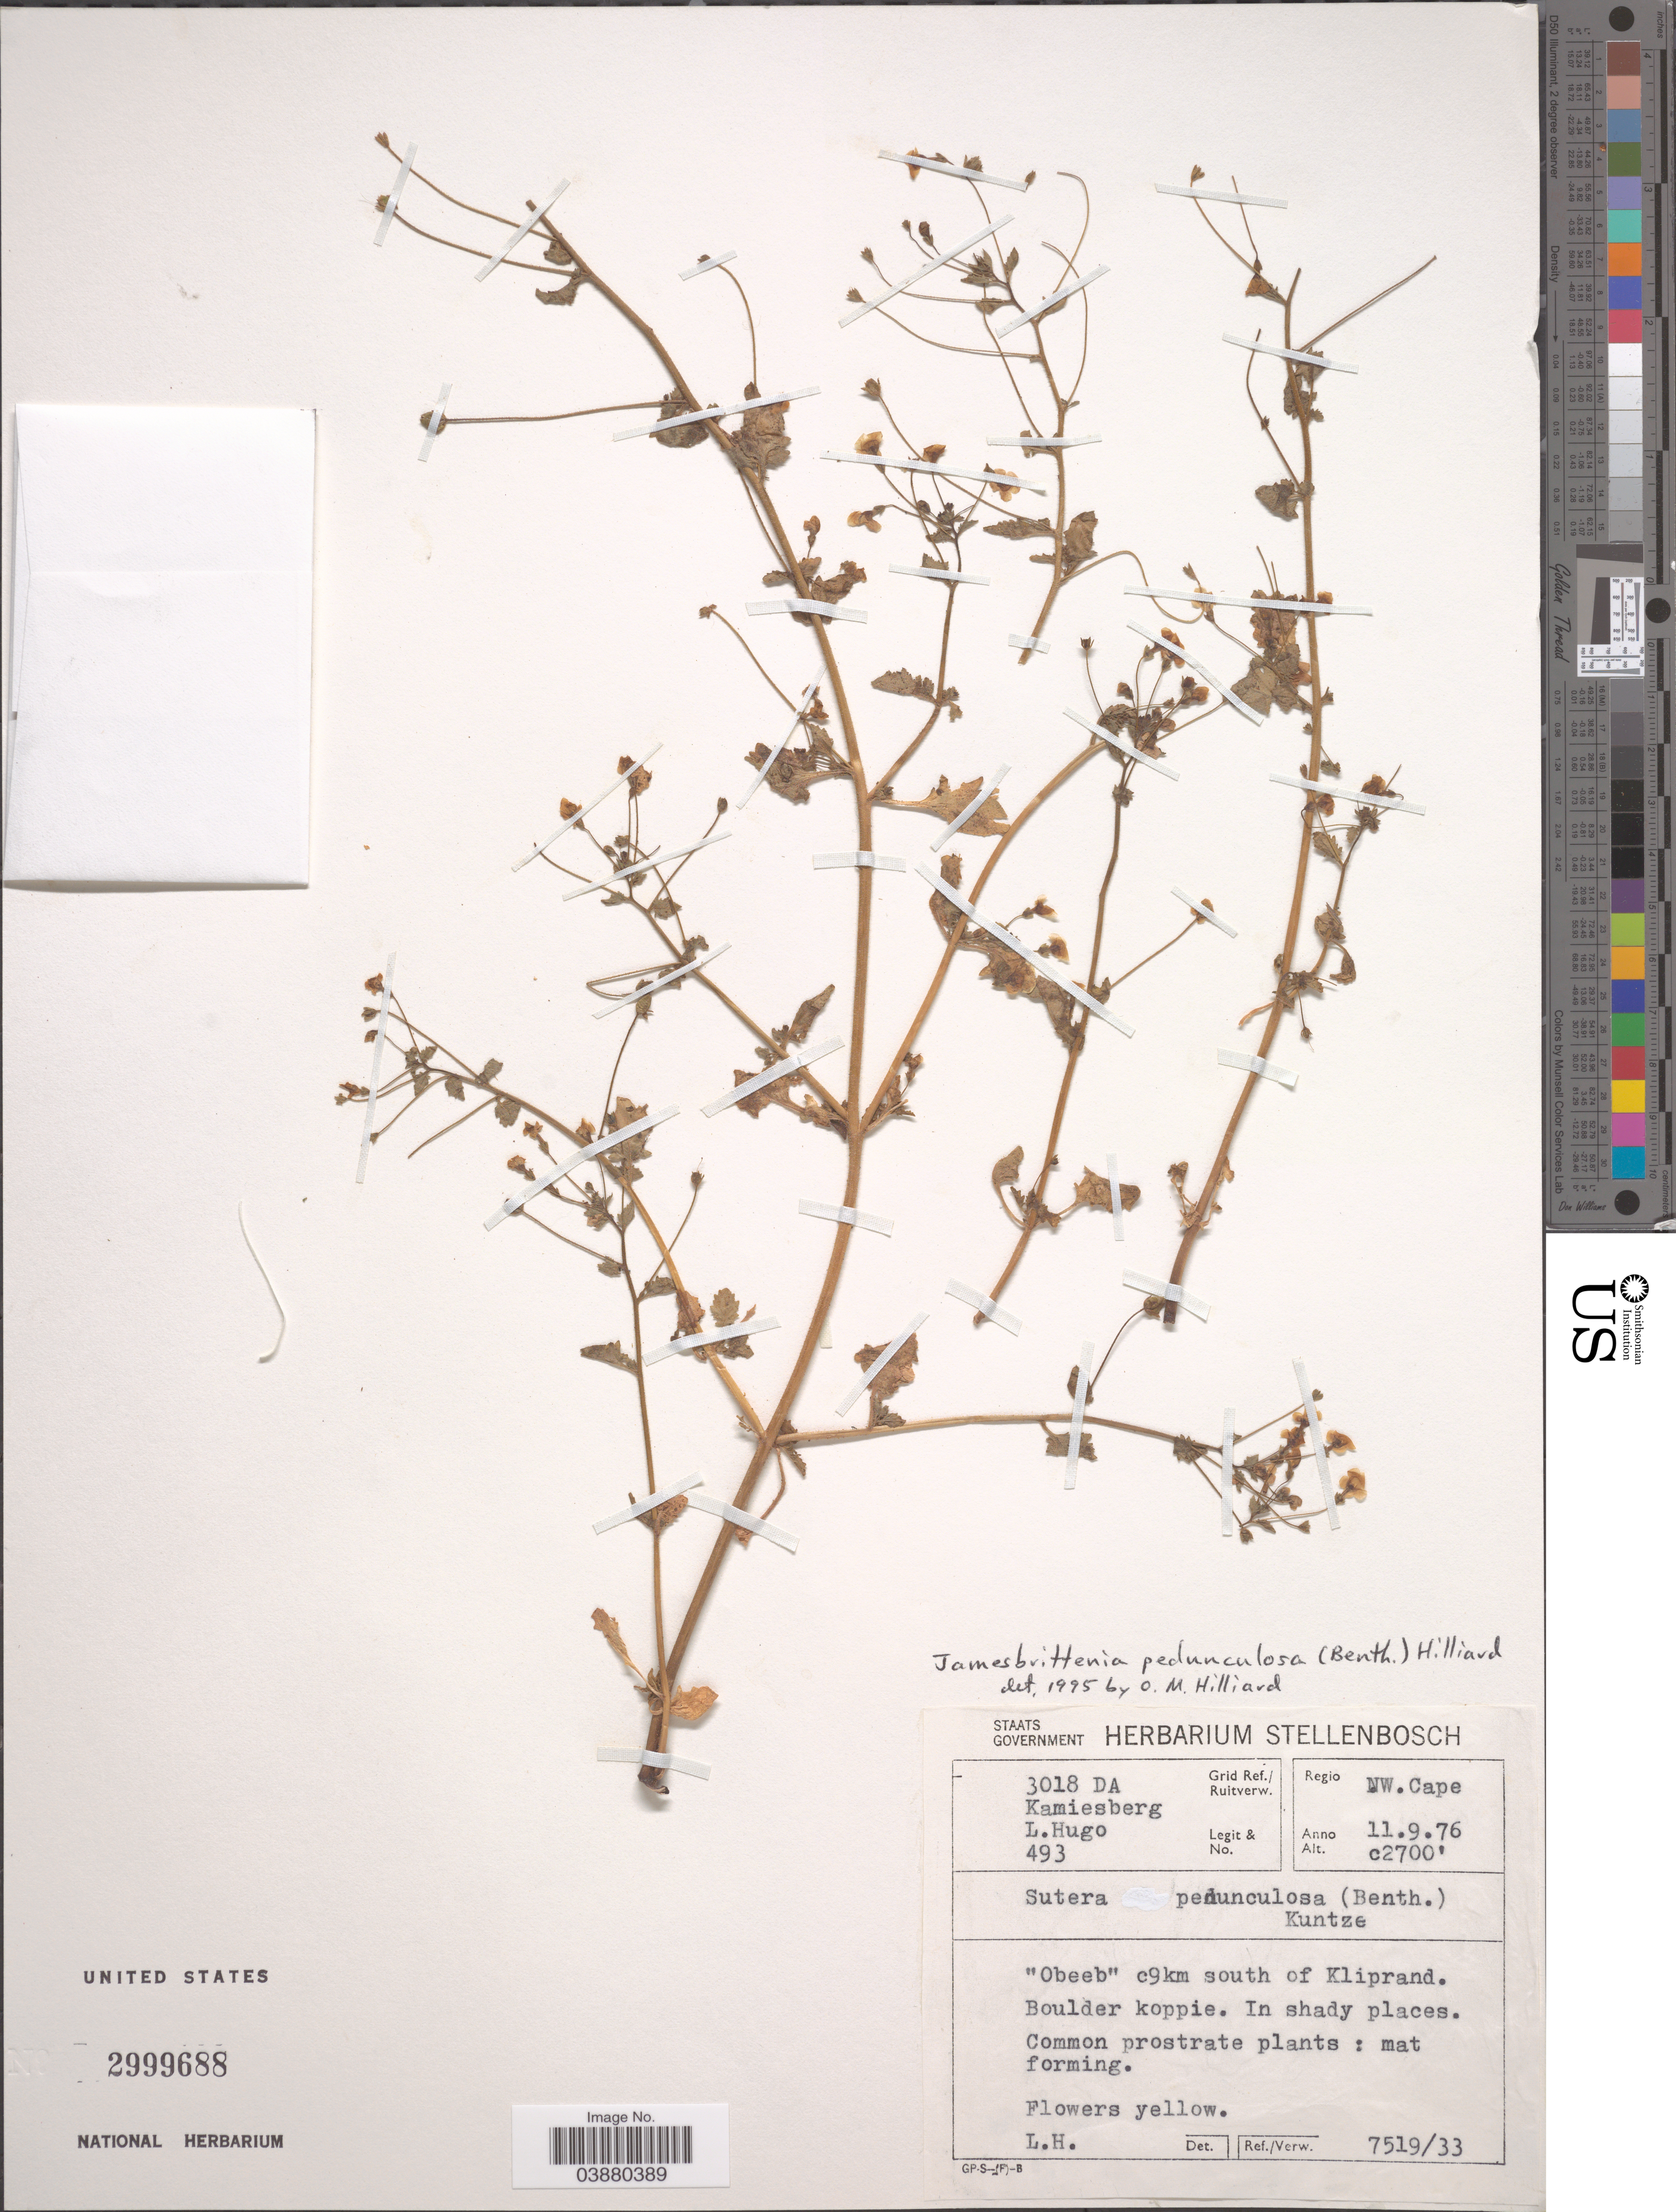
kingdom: Plantae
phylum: Tracheophyta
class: Magnoliopsida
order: Lamiales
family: Scrophulariaceae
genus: Jamesbrittenia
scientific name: Jamesbrittenia pedunculosa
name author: (Benth.) Hilliard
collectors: L. Hugo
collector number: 493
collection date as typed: Transcribed d/m/y: 11/9/76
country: South Africa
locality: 3018 DA Grid Ref./Ruitverw. Regio NW. Cape. "Obeeb" c9km south of Kliprand. Boulder koppie. Kamiesberg.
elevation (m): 823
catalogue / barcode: US 2999688